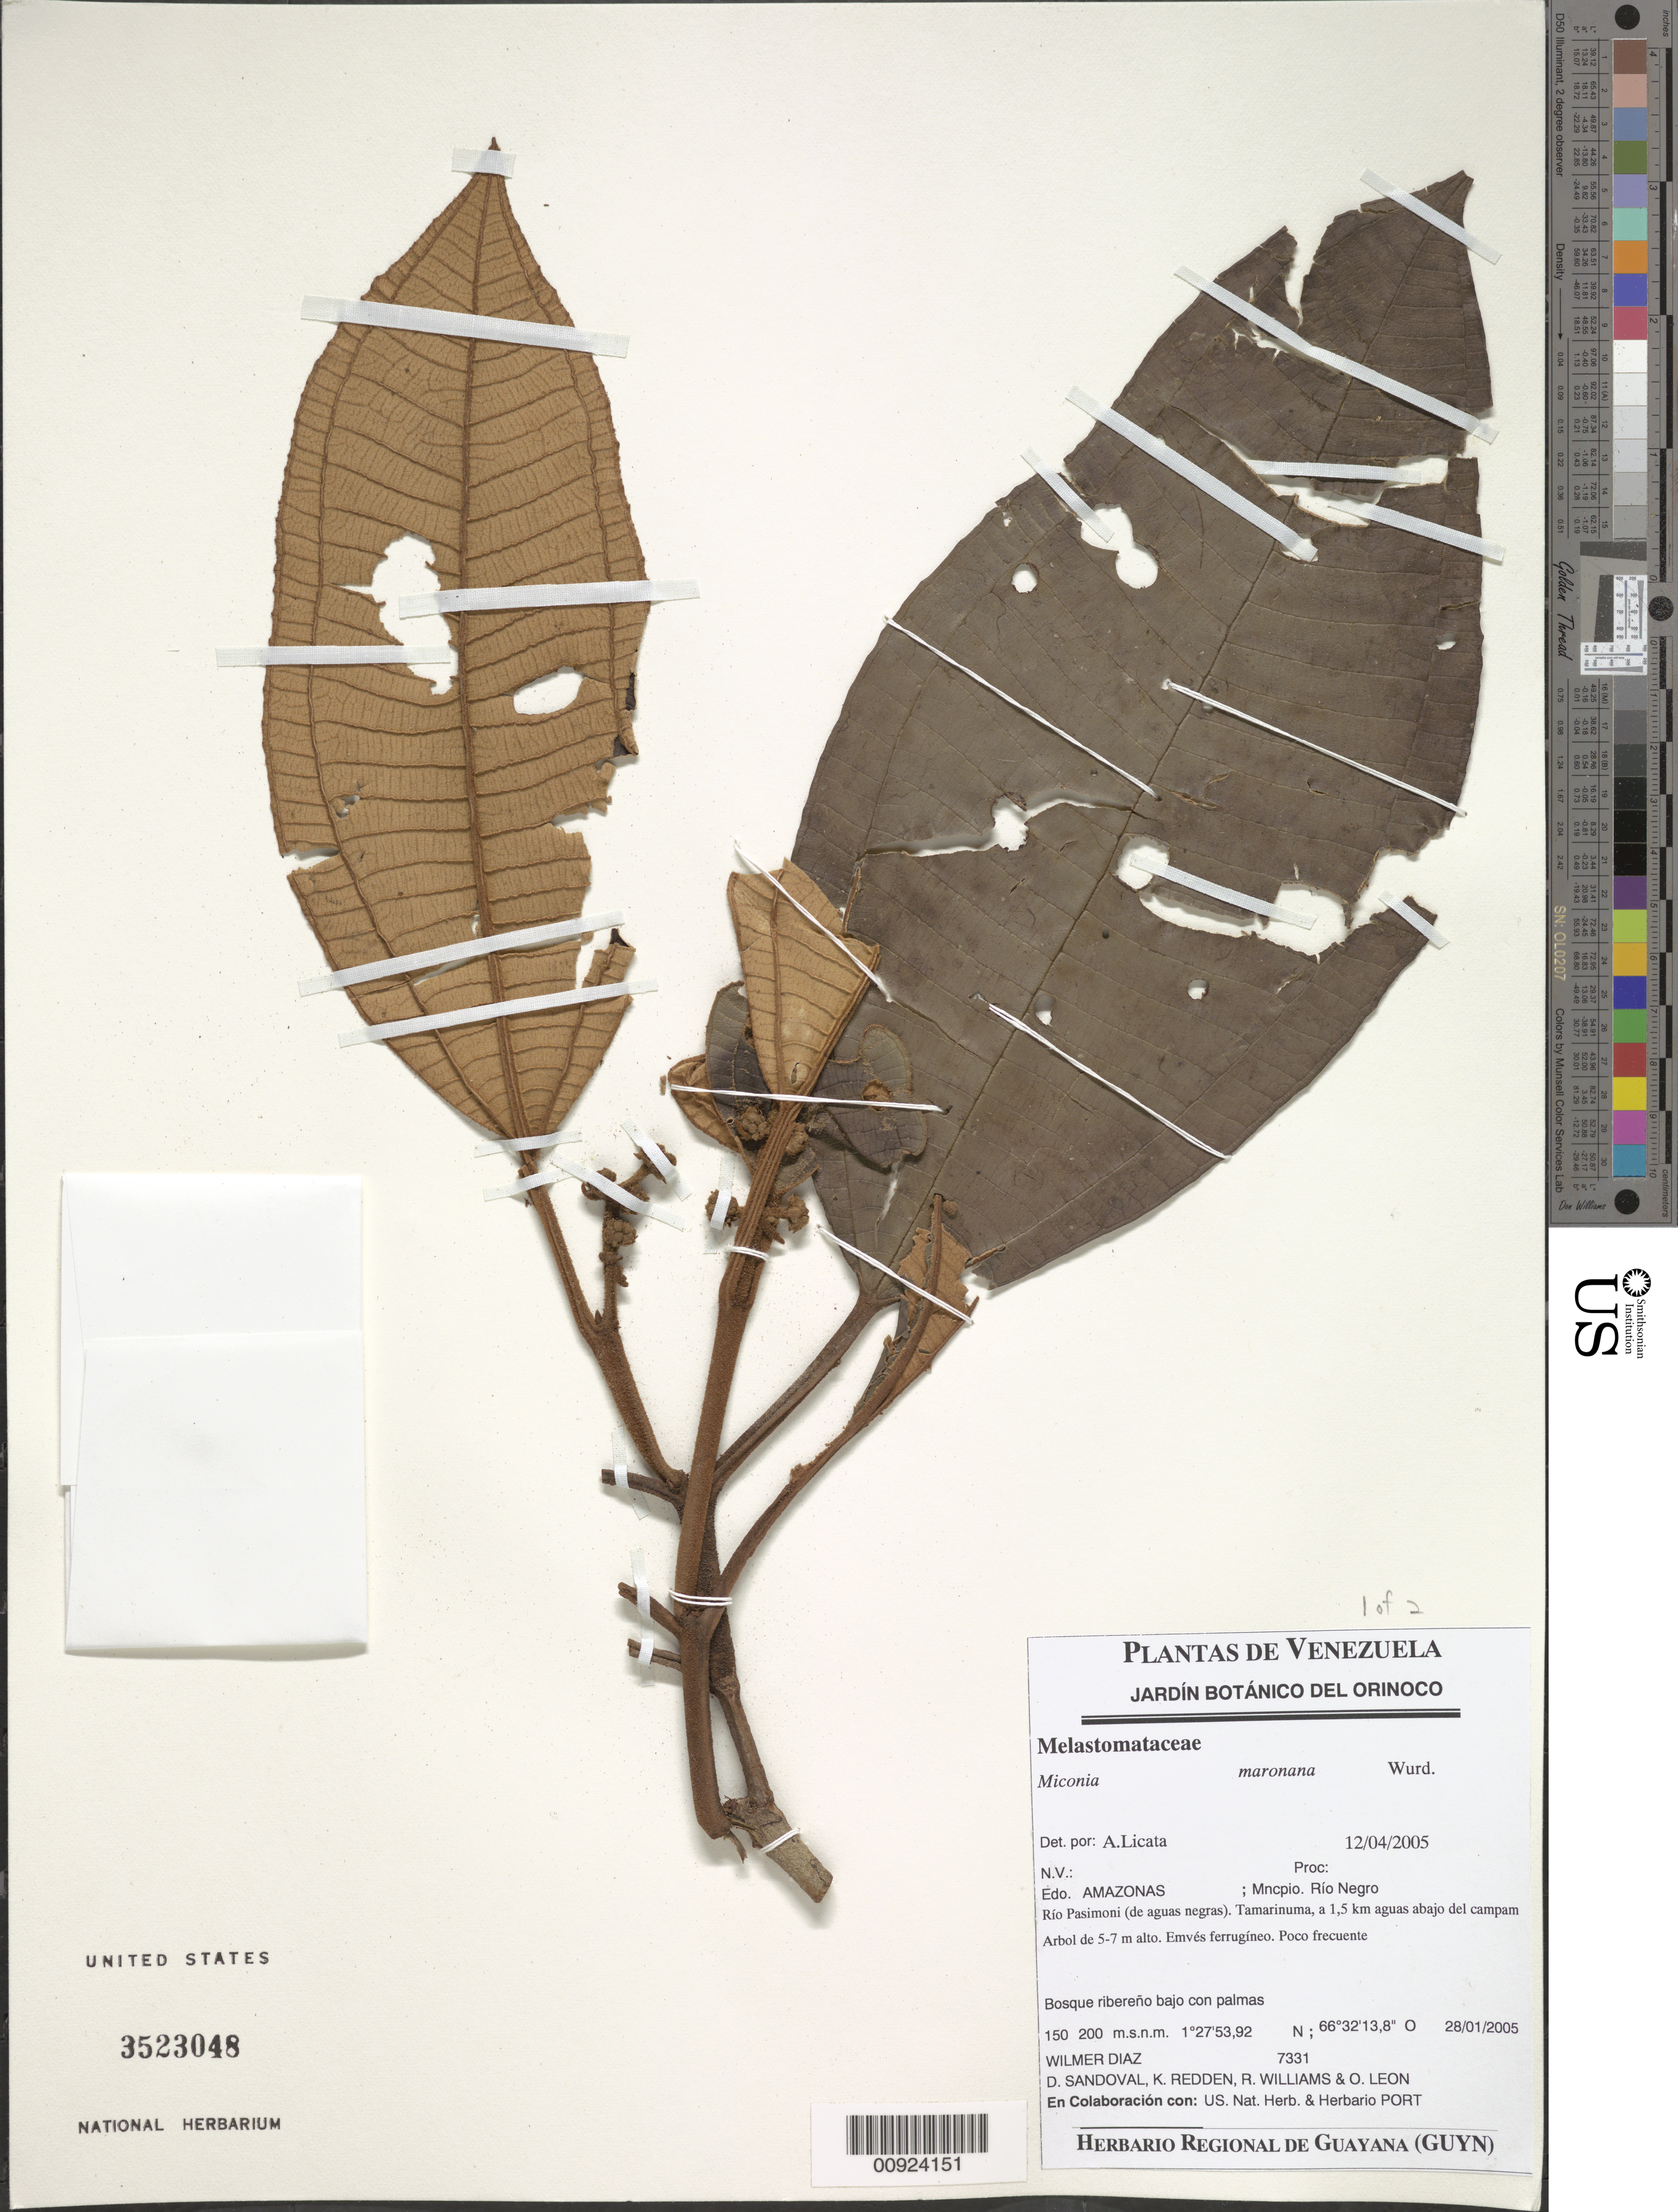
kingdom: Plantae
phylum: Tracheophyta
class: Magnoliopsida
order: Myrtales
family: Melastomataceae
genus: Miconia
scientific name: Miconia maroana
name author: Wurdack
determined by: Licata, A., (PORT), Univ. Nac. Exp. de los Llanos Ezequiel Zamora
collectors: W. Díaz P., D. Sandoval, K. M. Redden, R. Williams & O. León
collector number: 7331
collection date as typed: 28-Jan-05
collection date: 2005-01-28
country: Venezuela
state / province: Amazonas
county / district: Río Negro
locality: Río Pasimoni, Tamarinuma, a 1.5 aguas abajo del campamento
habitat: Bosque ribereno bajo con palmas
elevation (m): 150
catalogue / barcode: US 3523048